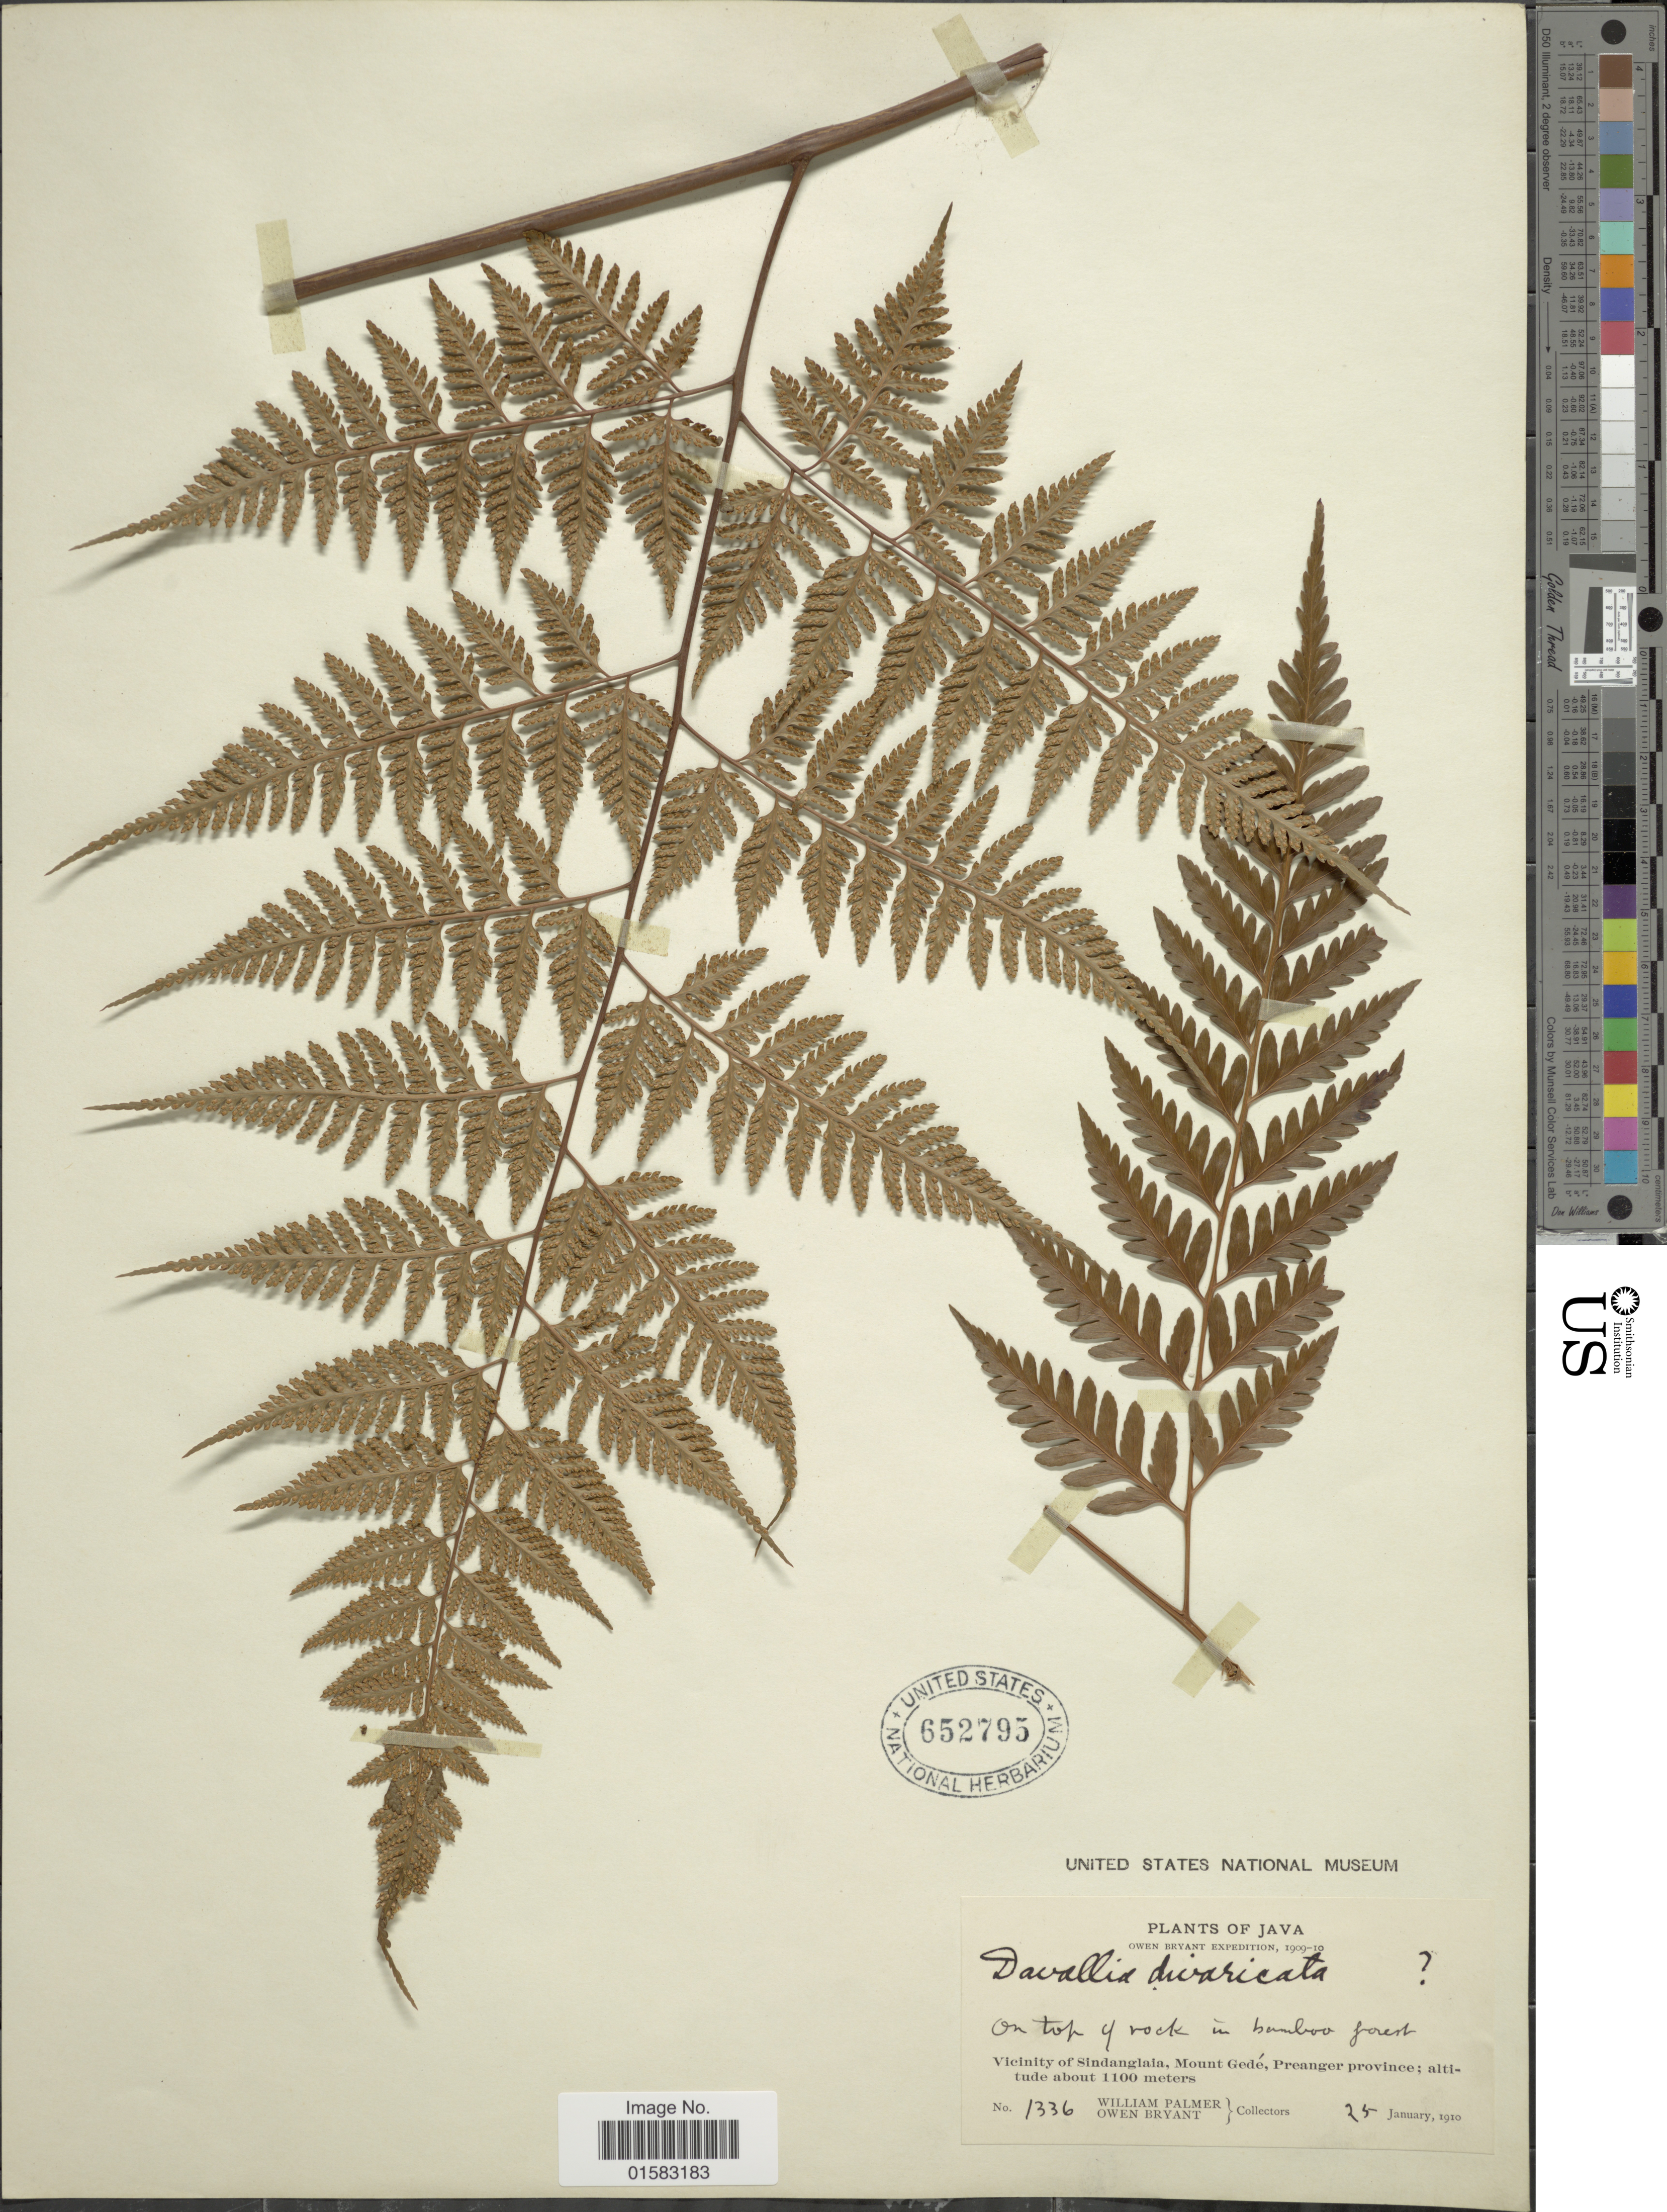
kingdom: Plantae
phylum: Tracheophyta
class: Polypodiopsida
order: Polypodiales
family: Davalliaceae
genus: Davallia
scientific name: Davallia divaricata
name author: Blume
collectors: W. Palmer & O. Bryant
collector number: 1336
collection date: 1910-01-25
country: Indonesia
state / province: Java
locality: Vicinity of Sindanglaia, Mount Gede, Preanger Province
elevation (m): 1100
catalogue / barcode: US 652795